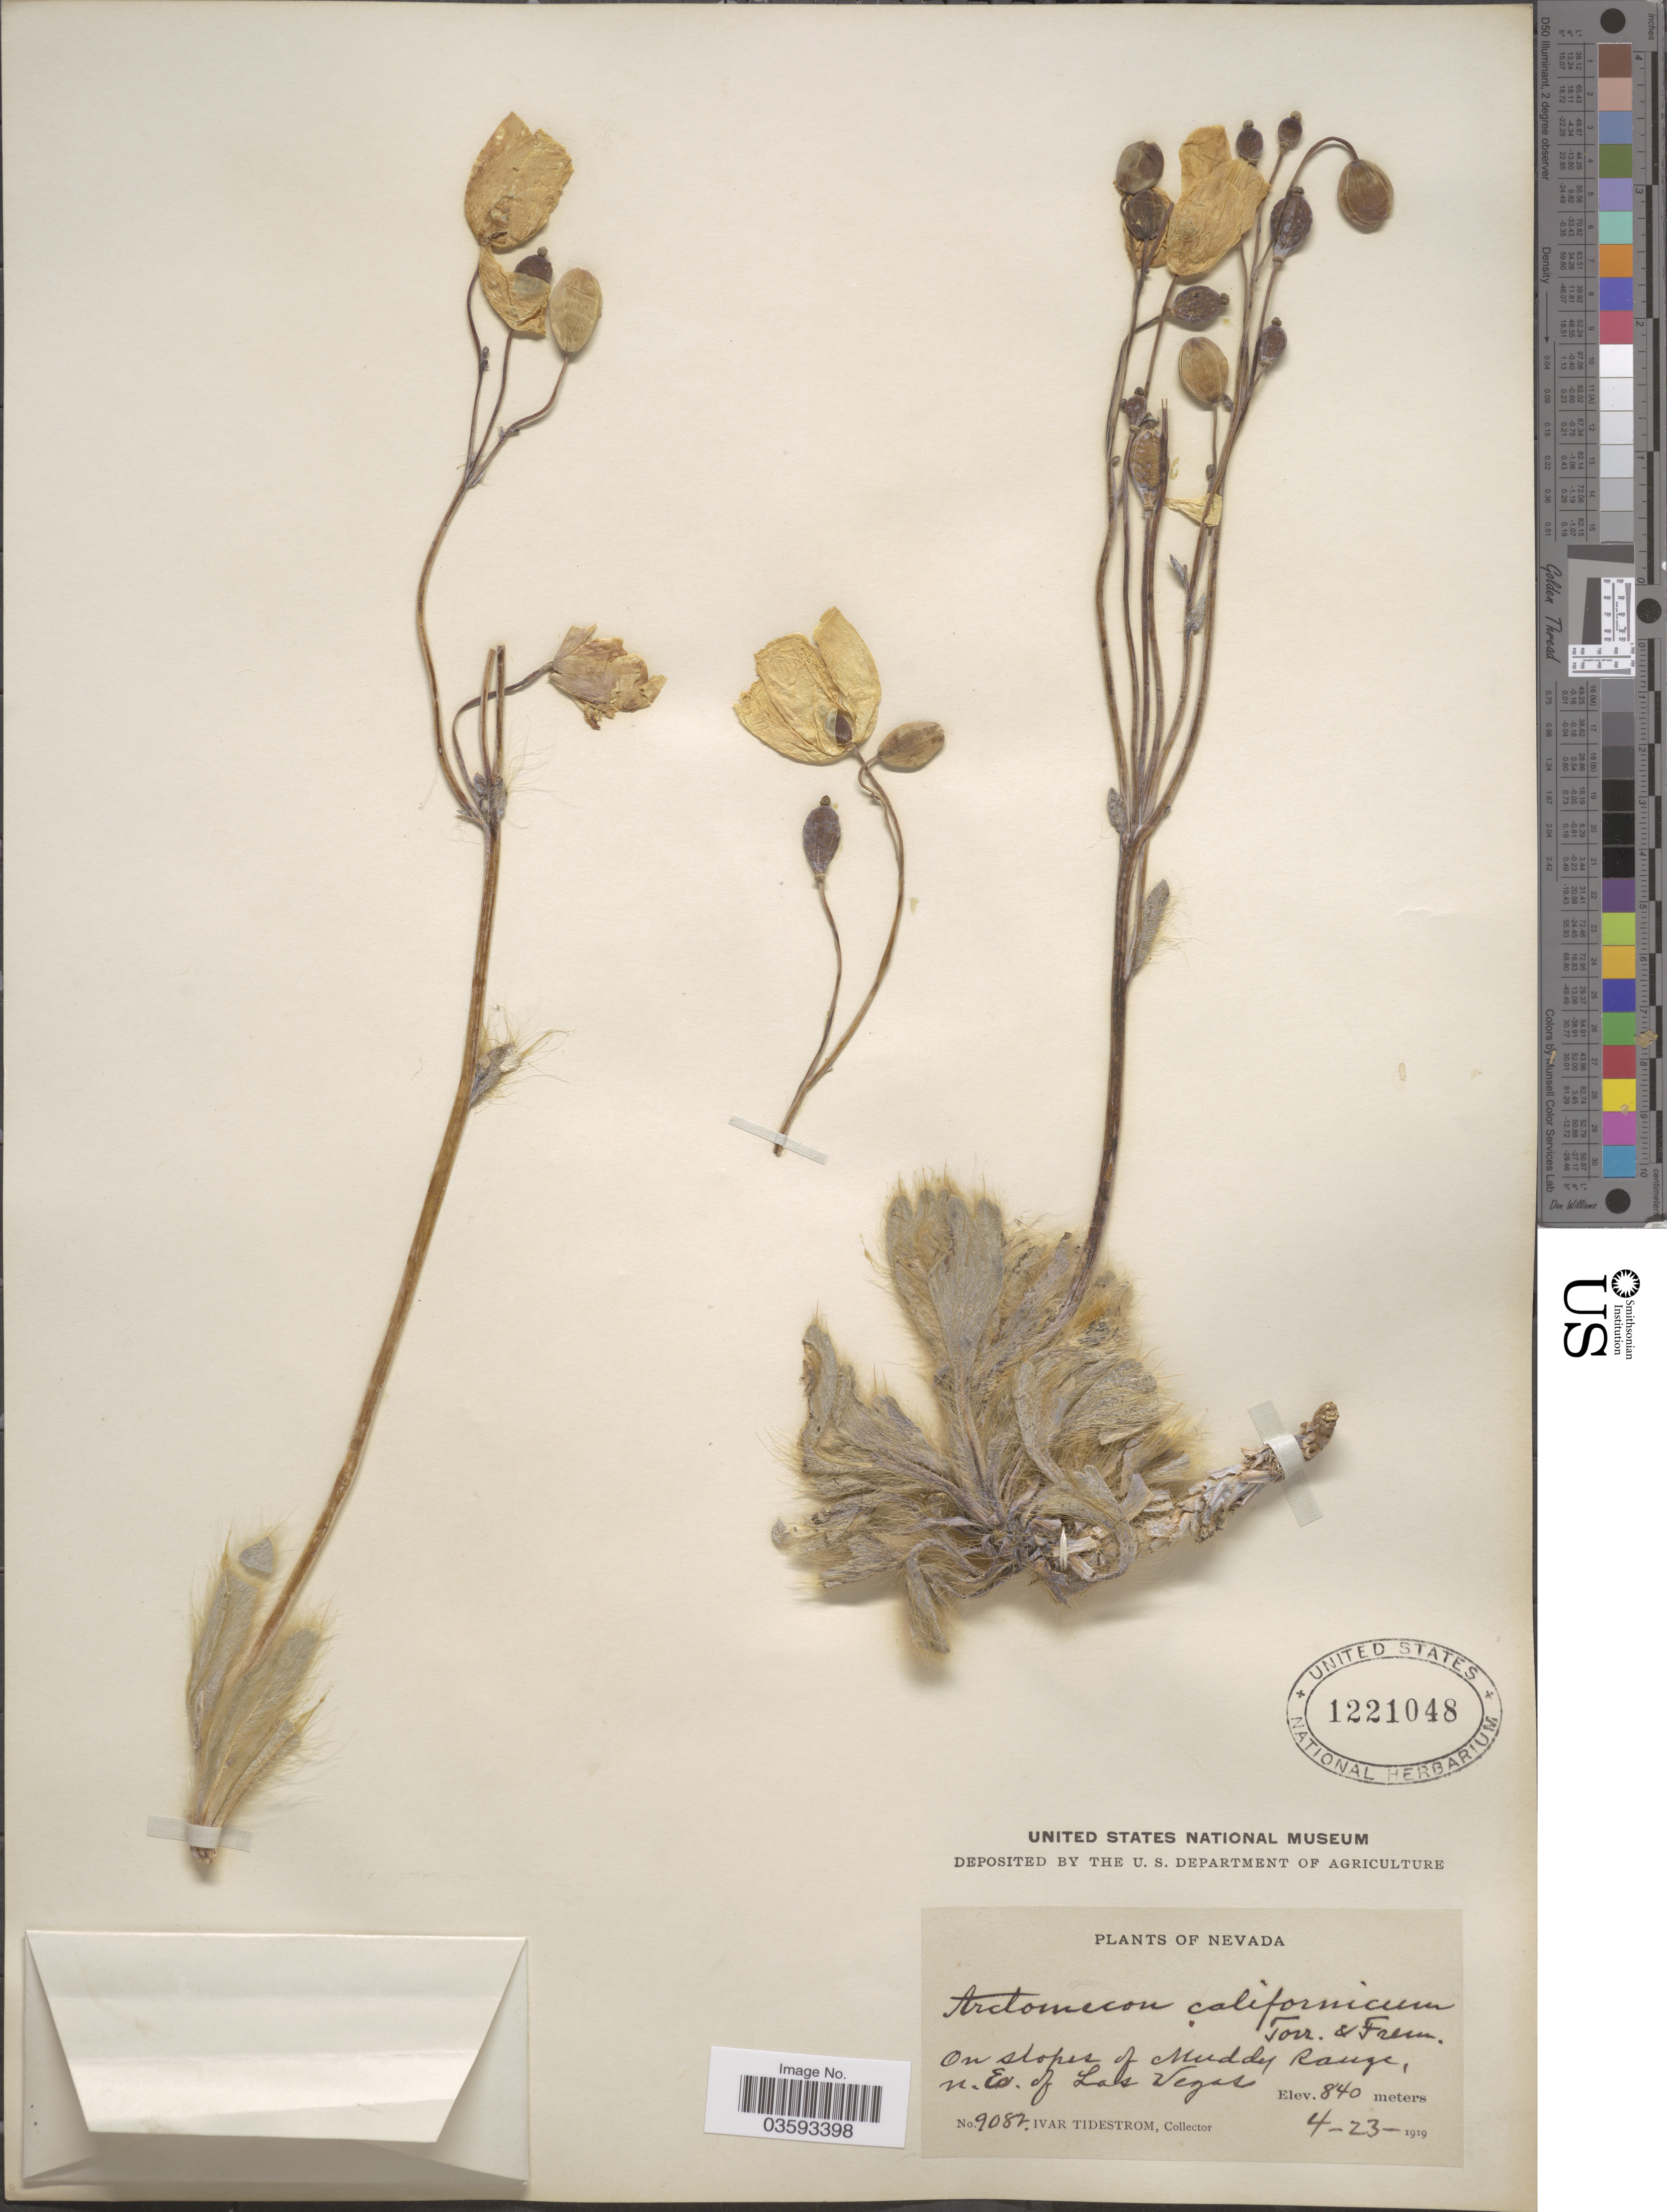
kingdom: Plantae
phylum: Tracheophyta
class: Magnoliopsida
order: Ranunculales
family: Papaveraceae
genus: Arctomecon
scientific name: Arctomecon californica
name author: Torr. & Frém.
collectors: I. F. Tidestrom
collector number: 9082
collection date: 1919-04-23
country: United States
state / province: Nevada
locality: On slopes of Muddy Range, N.E. of Las Vegas.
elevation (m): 840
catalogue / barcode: US 1221048